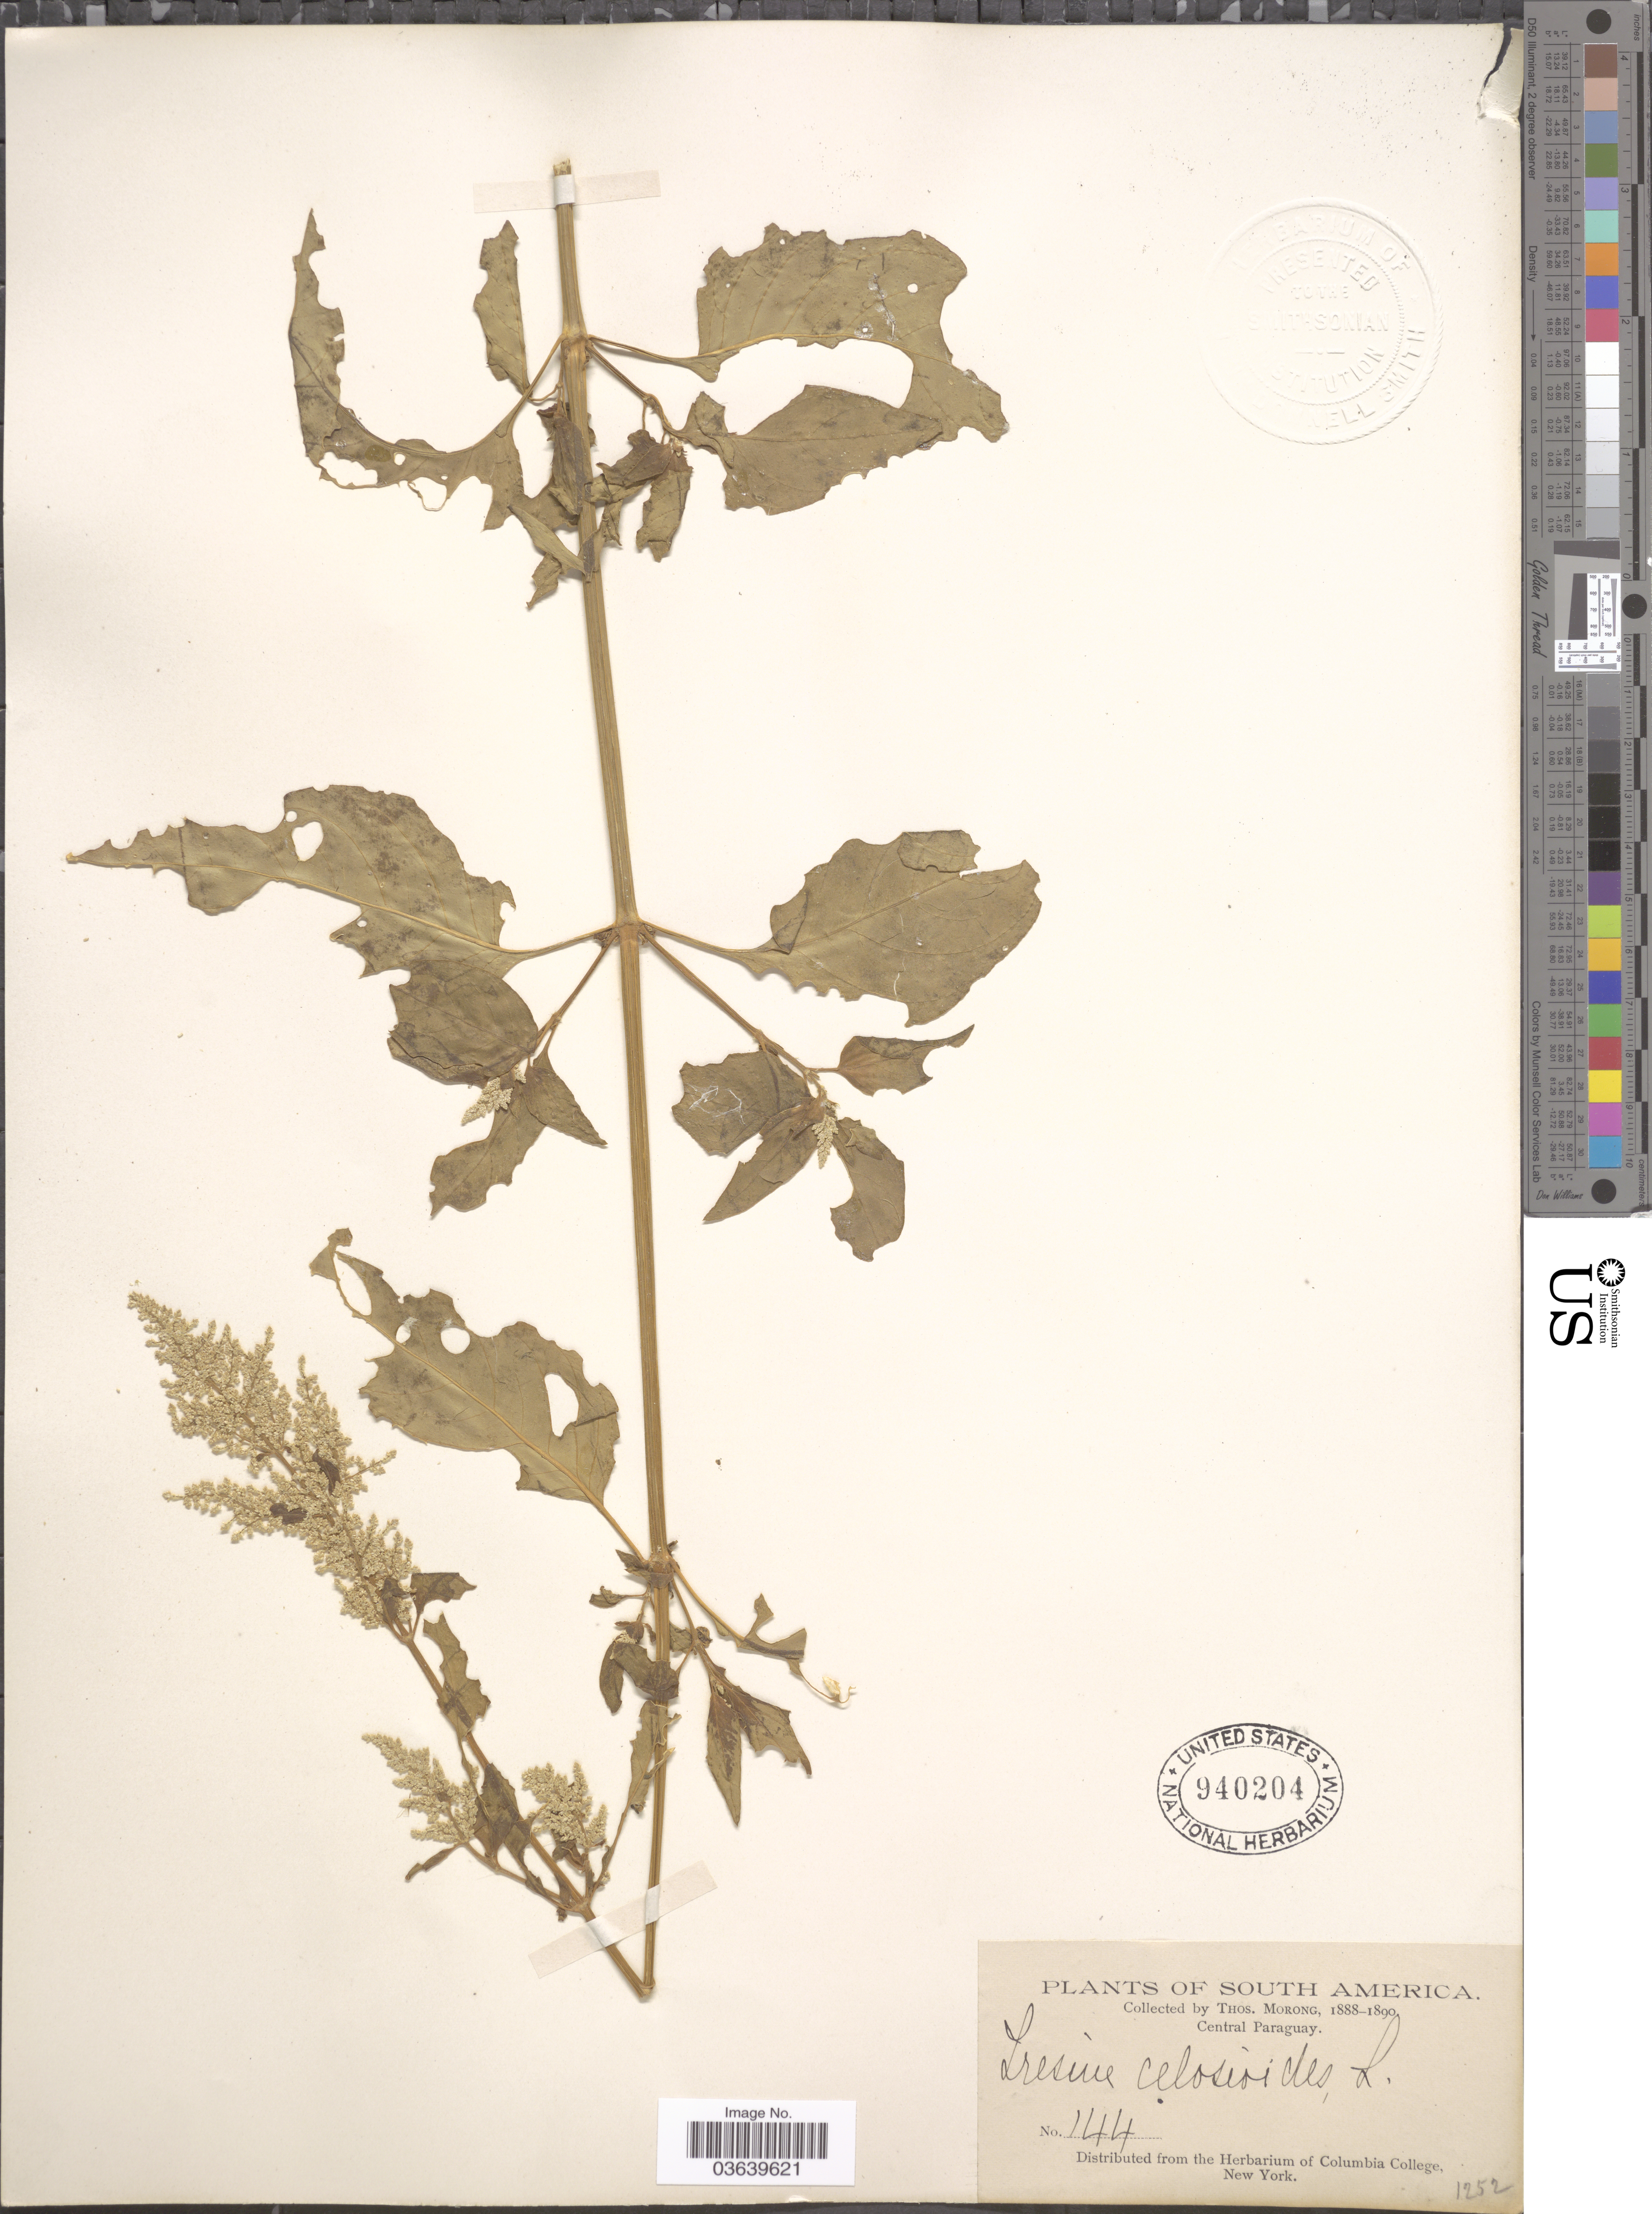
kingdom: Plantae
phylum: Tracheophyta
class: Magnoliopsida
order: Caryophyllales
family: Amaranthaceae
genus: Iresine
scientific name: Iresine diffusa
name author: Humb. & Bonpl. ex Willd.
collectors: ex herb. T. Morong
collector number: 144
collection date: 1888/1890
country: Paraguay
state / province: Central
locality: Central Paraguay.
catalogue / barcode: US 940204